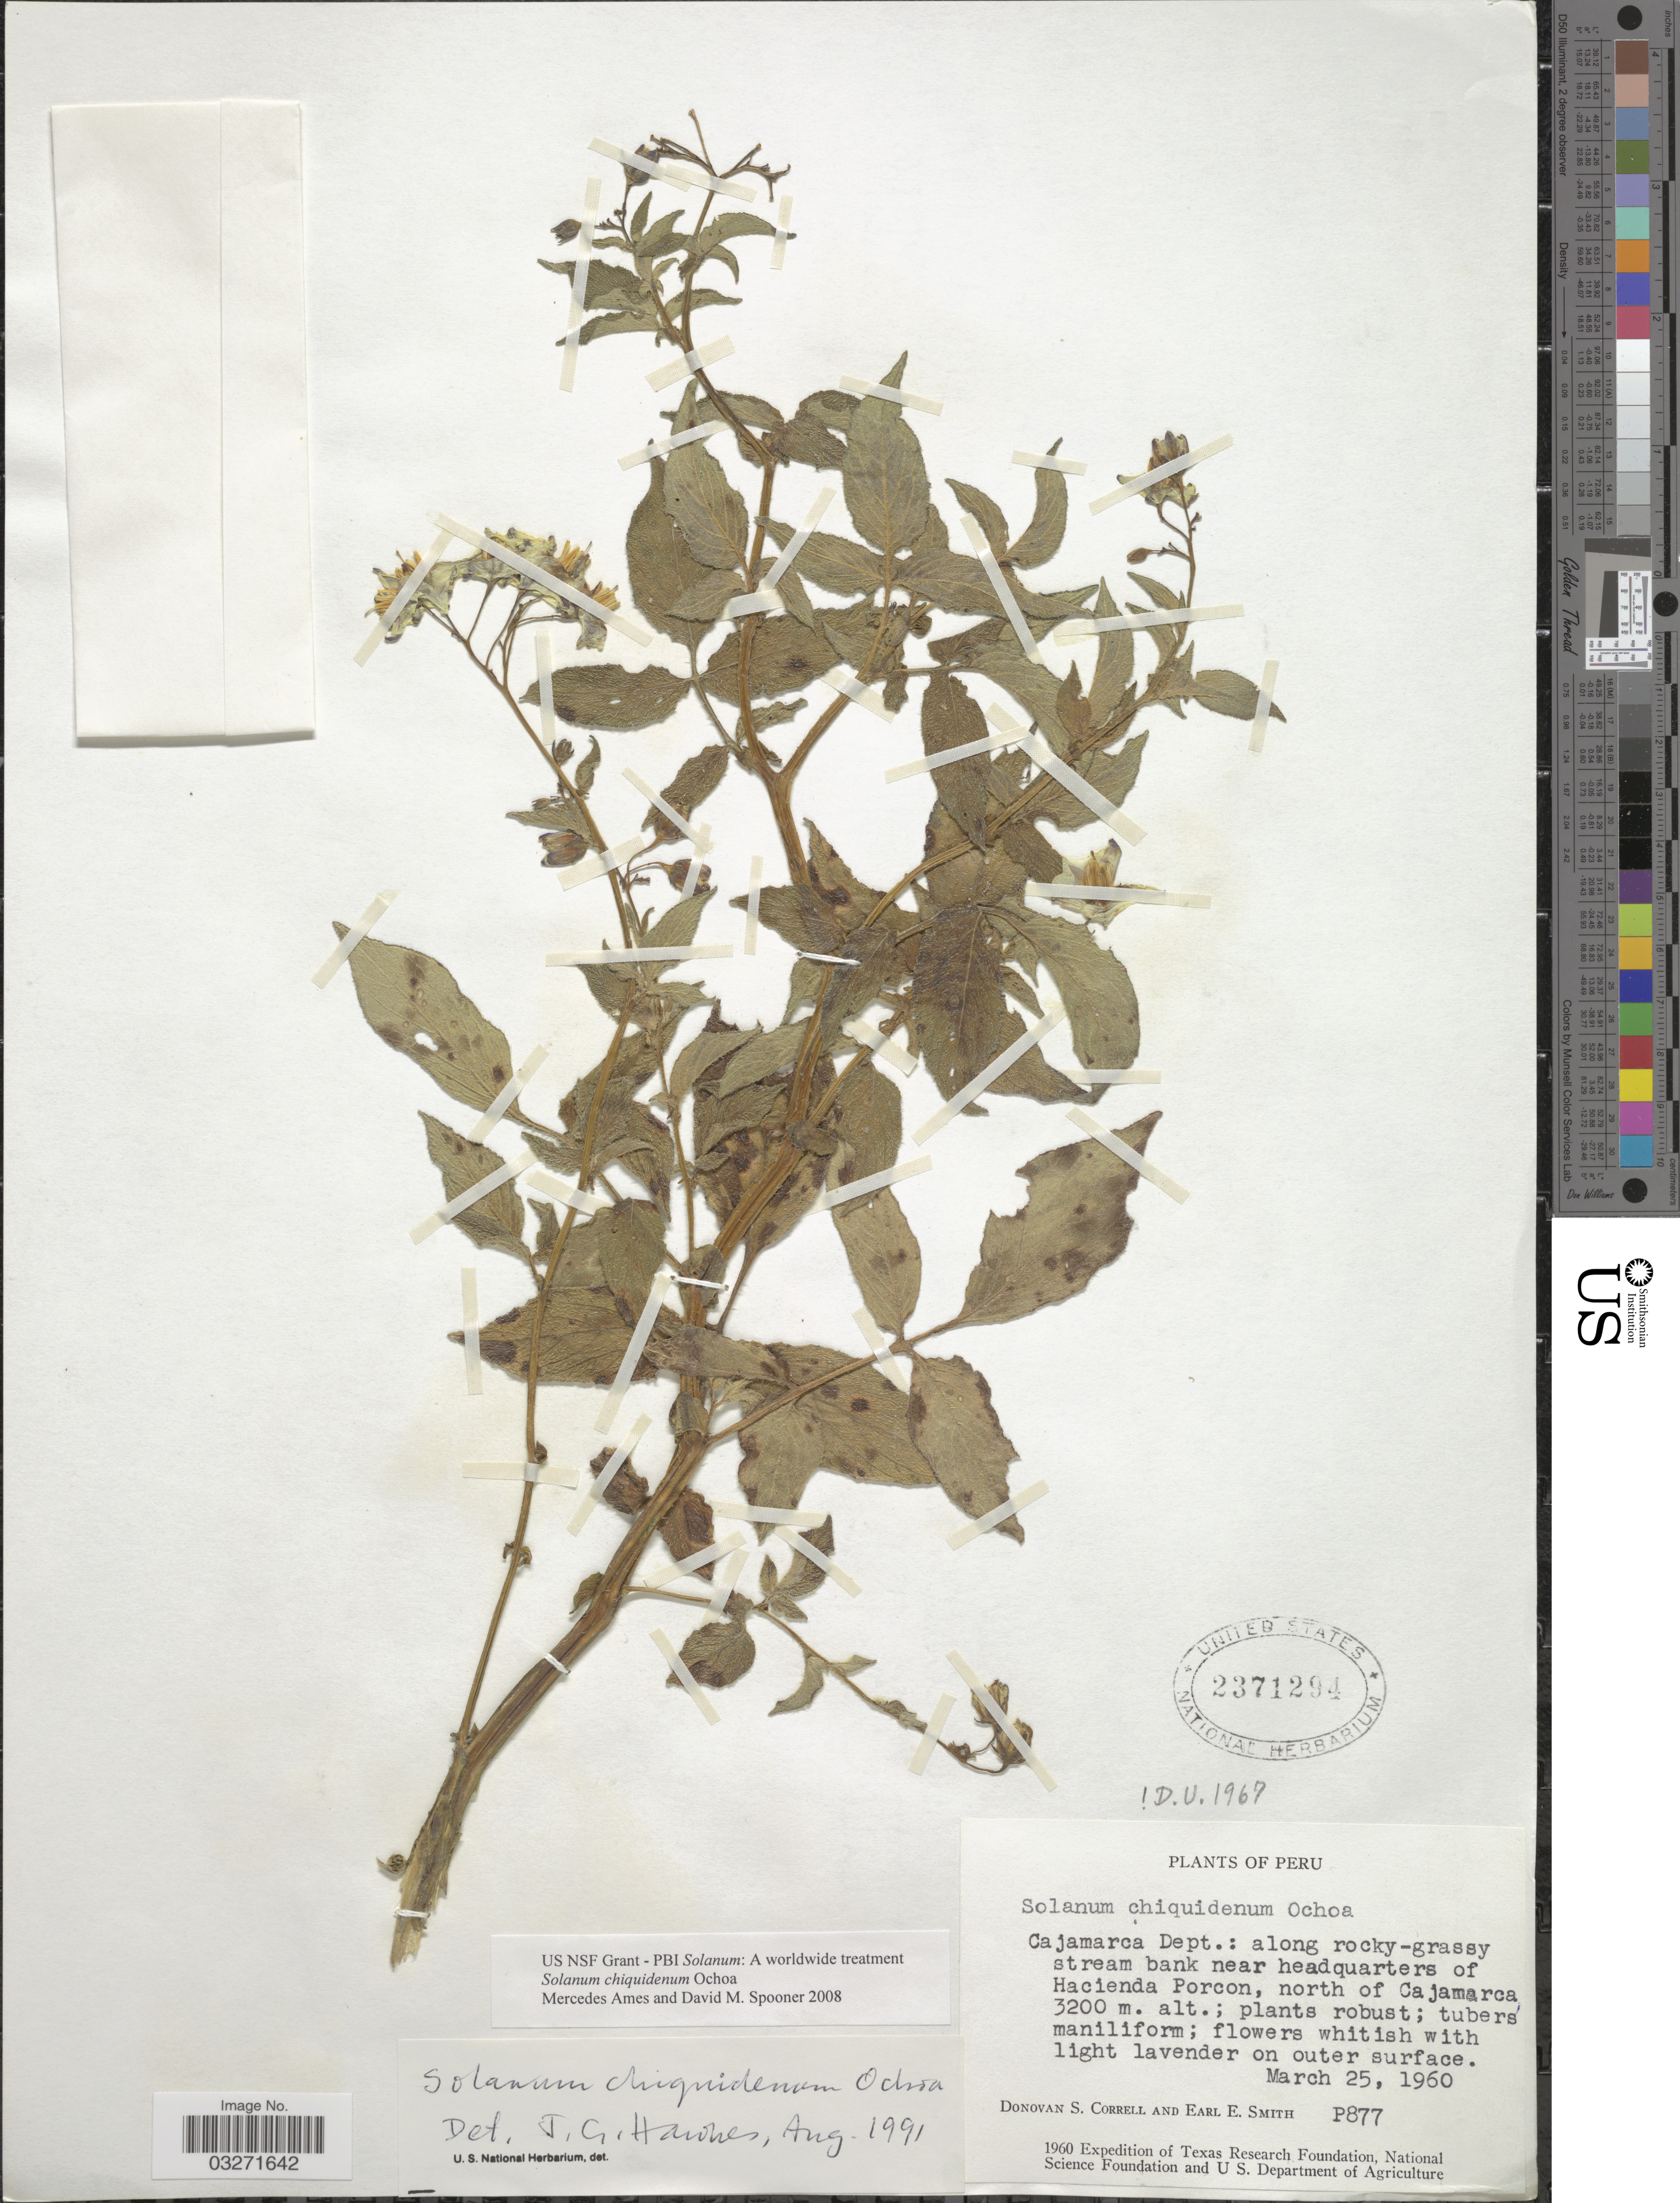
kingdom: Plantae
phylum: Tracheophyta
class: Magnoliopsida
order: Solanales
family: Solanaceae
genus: Solanum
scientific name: Solanum chiquidenum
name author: Ochoa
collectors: D. S. Correll & E. E. Smith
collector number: P877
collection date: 1960-03-25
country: Peru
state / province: Cajamarca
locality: Cajamarca Dept.: near headquarters of Hacienda Porcon, north of Cajamarca.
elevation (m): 3200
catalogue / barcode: US 2371294